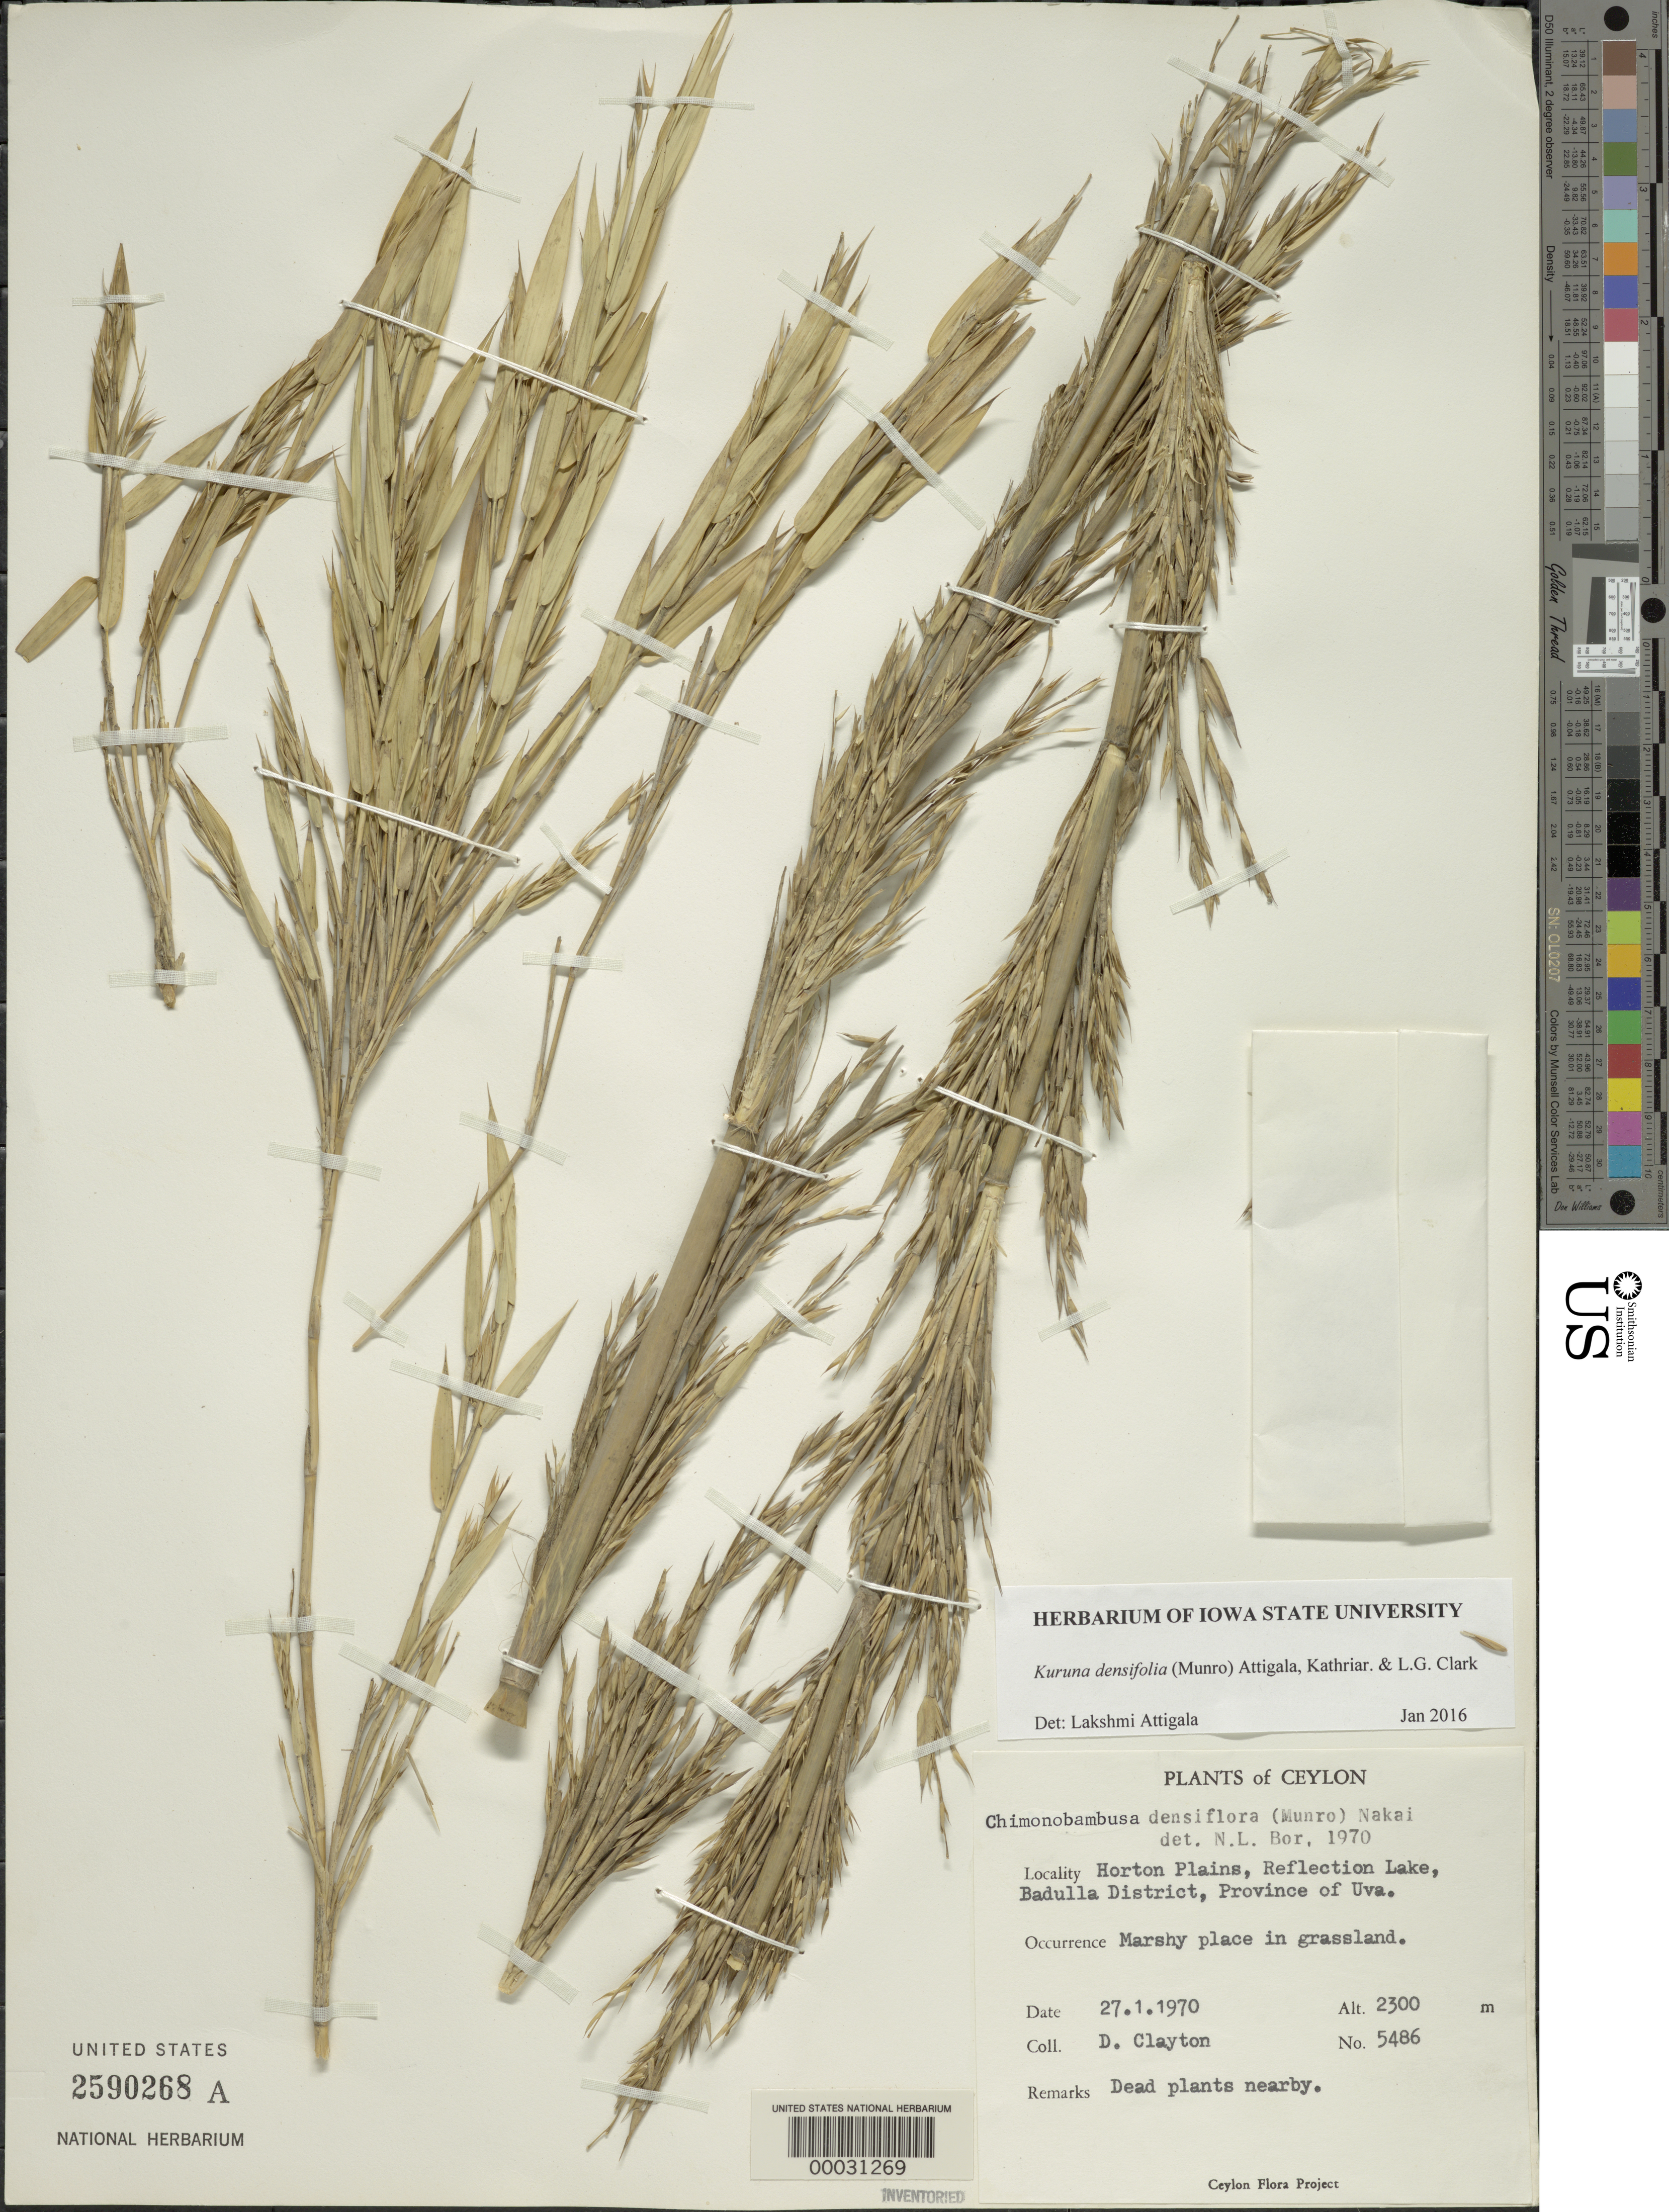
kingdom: Plantae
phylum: Tracheophyta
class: Liliopsida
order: Poales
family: Poaceae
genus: Kuruna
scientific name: Kuruna densifolia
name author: (Munro) Attigala et al.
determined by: Attigala, L.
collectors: D. Clayton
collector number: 5486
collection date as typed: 27 Jan 1970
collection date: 1970-01-27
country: Sri Lanka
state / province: Western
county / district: Badulla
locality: Horton plains, reflection lake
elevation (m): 2300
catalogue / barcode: US 2590268A